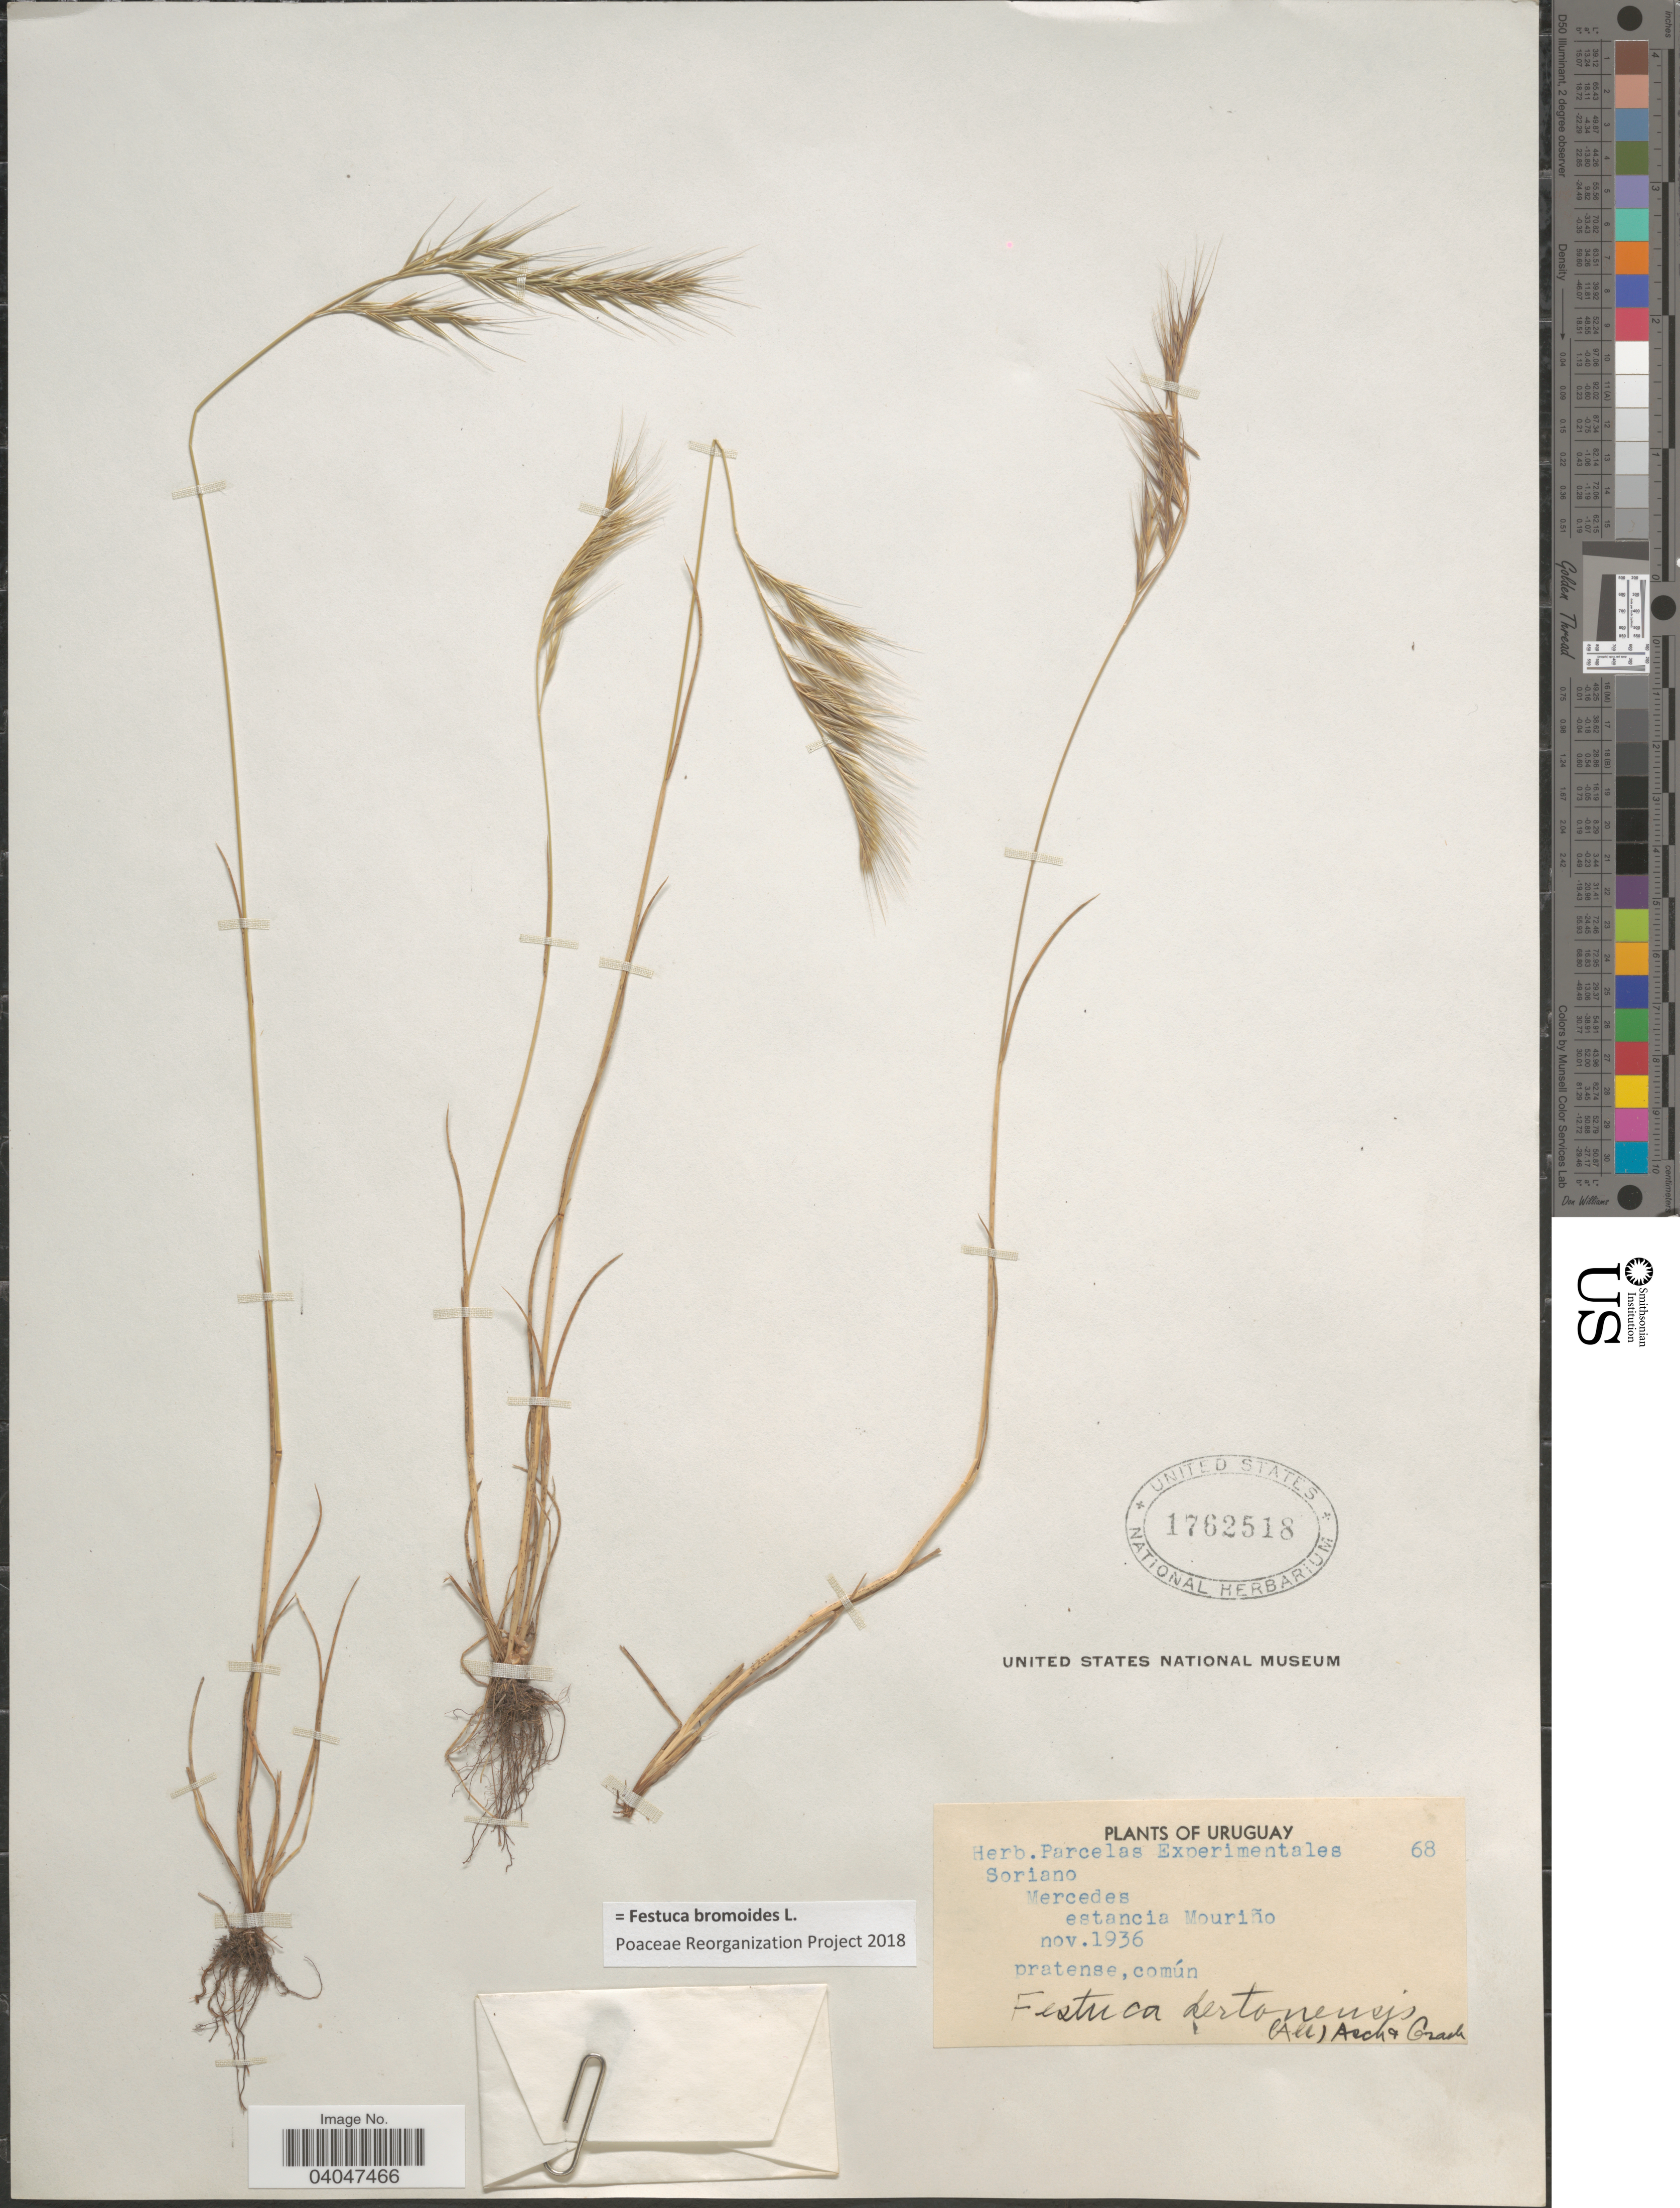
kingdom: Plantae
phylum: Tracheophyta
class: Liliopsida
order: Poales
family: Poaceae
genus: Festuca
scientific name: Festuca bromoides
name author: L.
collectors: ex herb. Parcelas Experimentales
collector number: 68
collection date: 1936-11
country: Uruguay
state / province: Soriano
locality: Mercedes. Estancia Mouriño.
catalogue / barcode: US 1762518